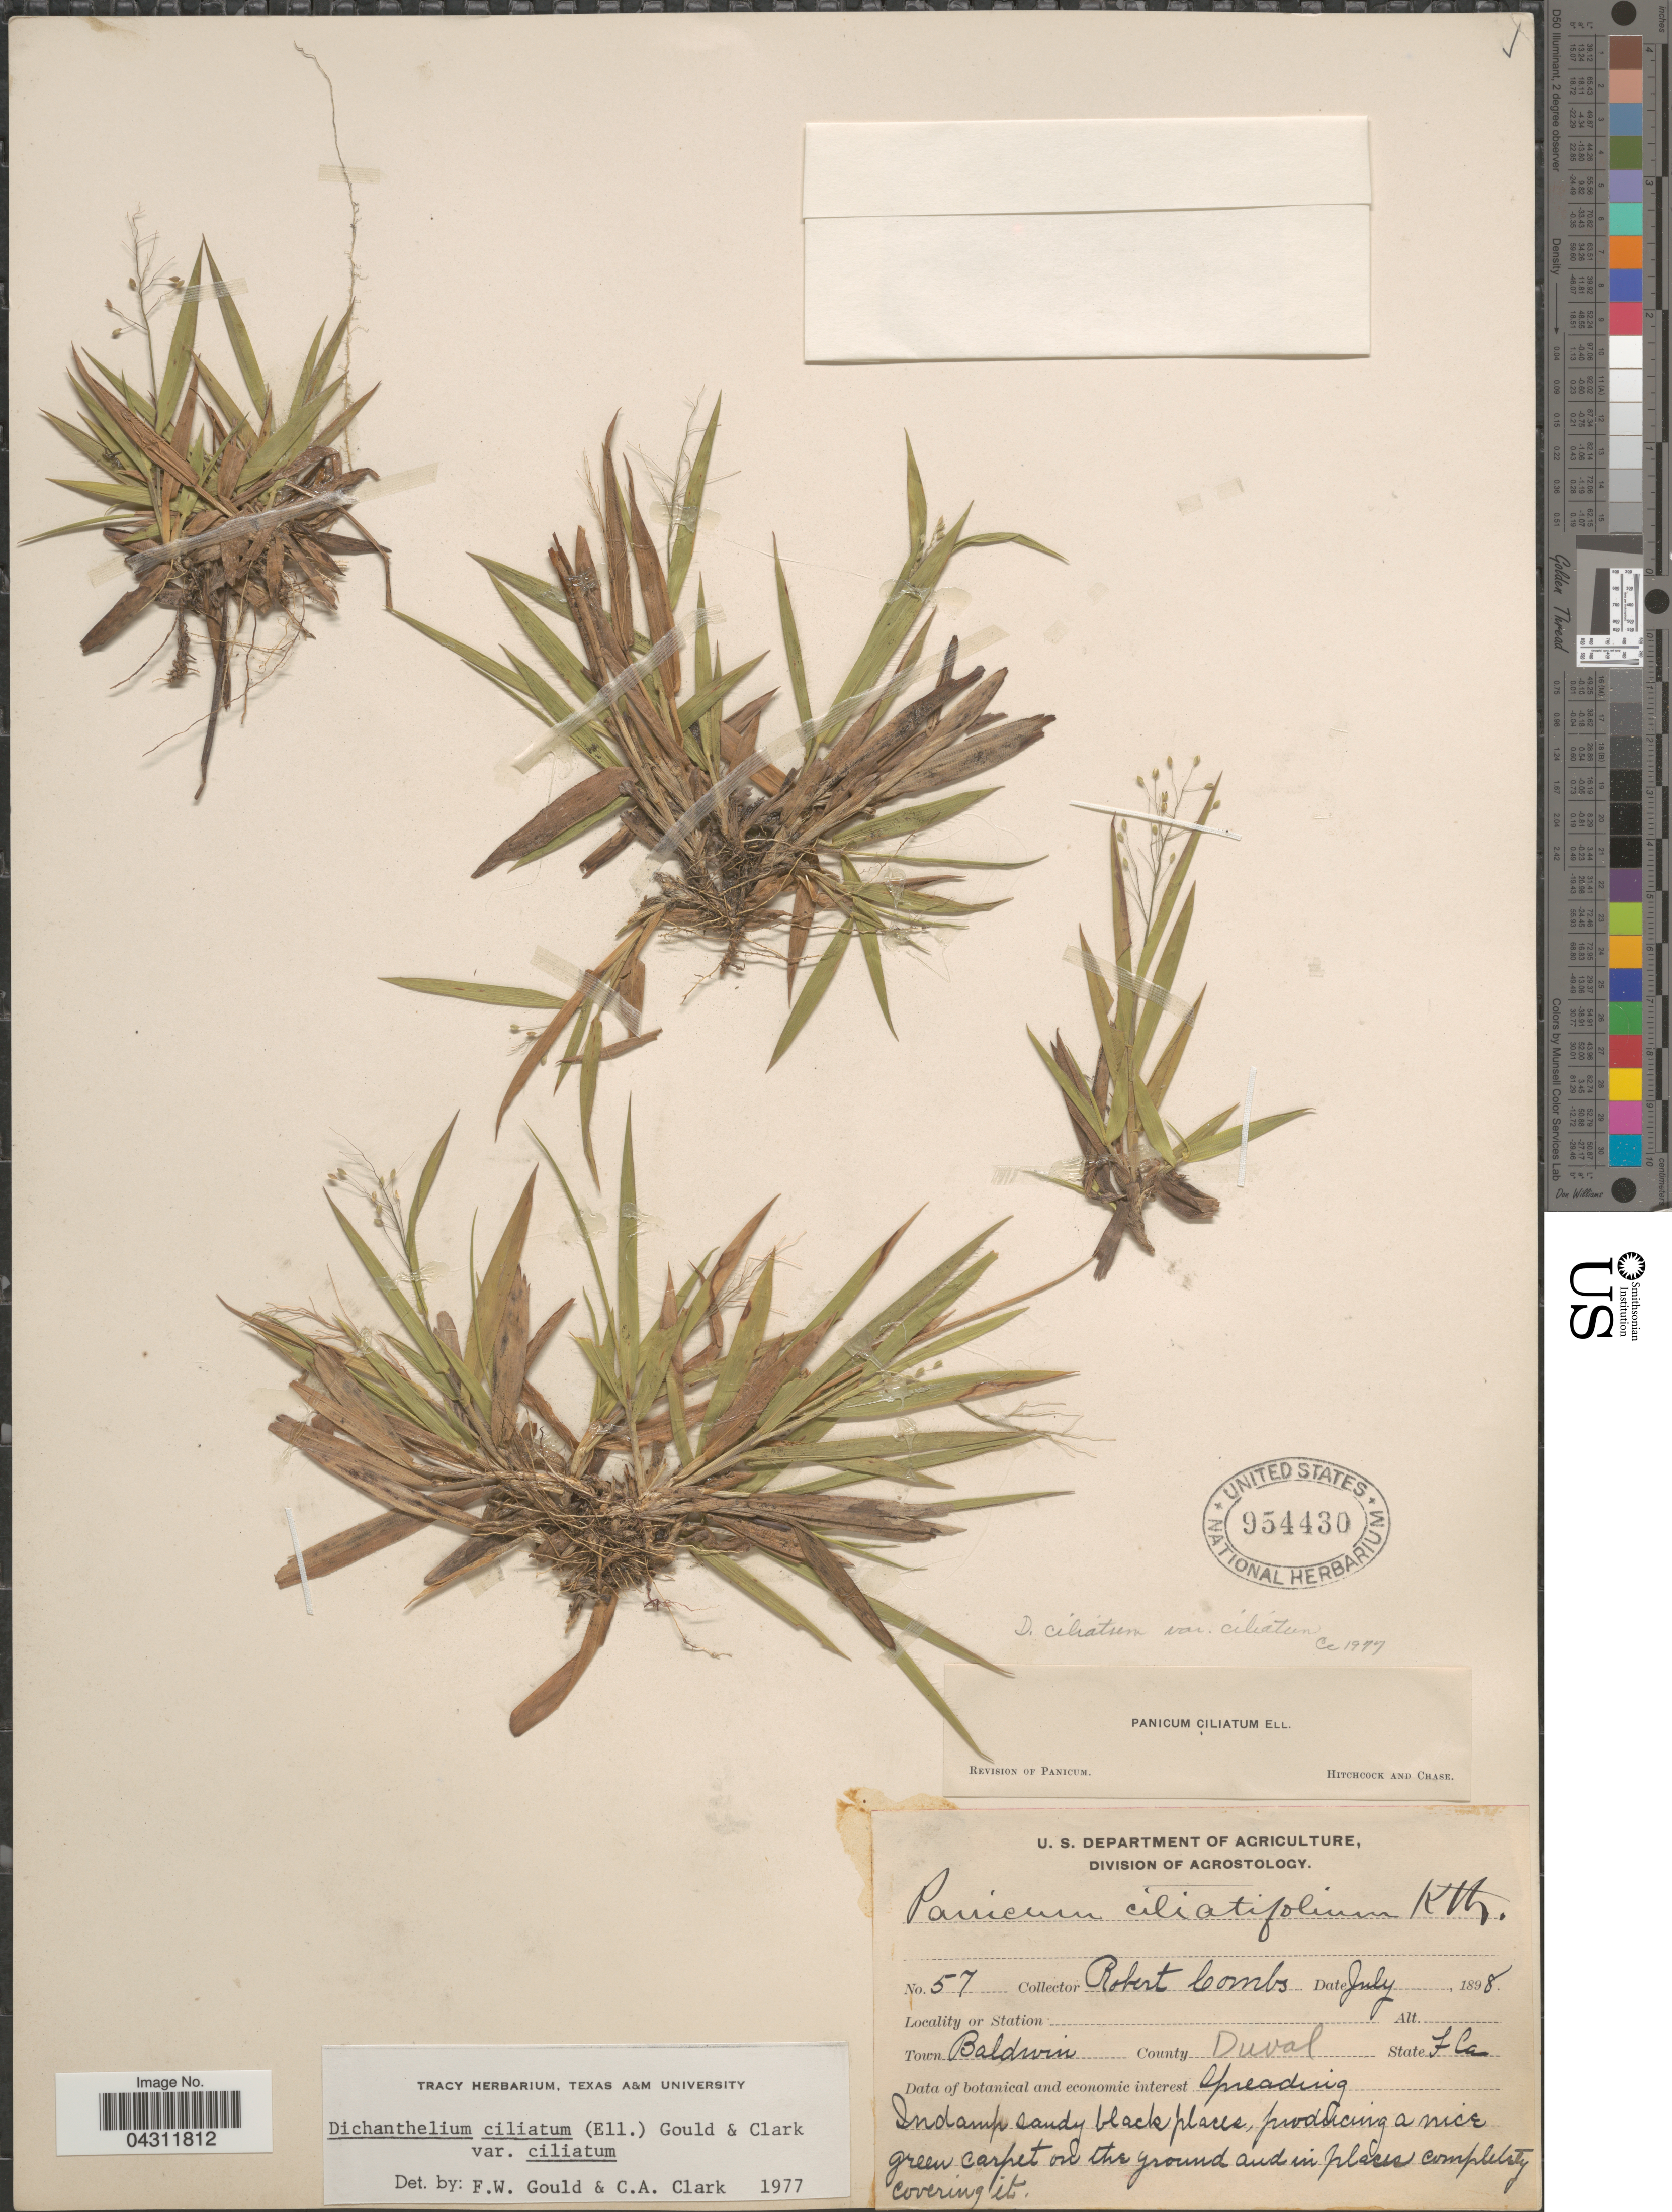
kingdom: Plantae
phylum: Tracheophyta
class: Liliopsida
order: Poales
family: Poaceae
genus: Dichanthelium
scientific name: Dichanthelium strigosum var. leucoblepharis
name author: (Trin.) Freckmann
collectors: R. Combs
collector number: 57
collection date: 1898-07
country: United States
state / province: Florida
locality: Town Baldwin. County Duval.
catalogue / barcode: US 954430